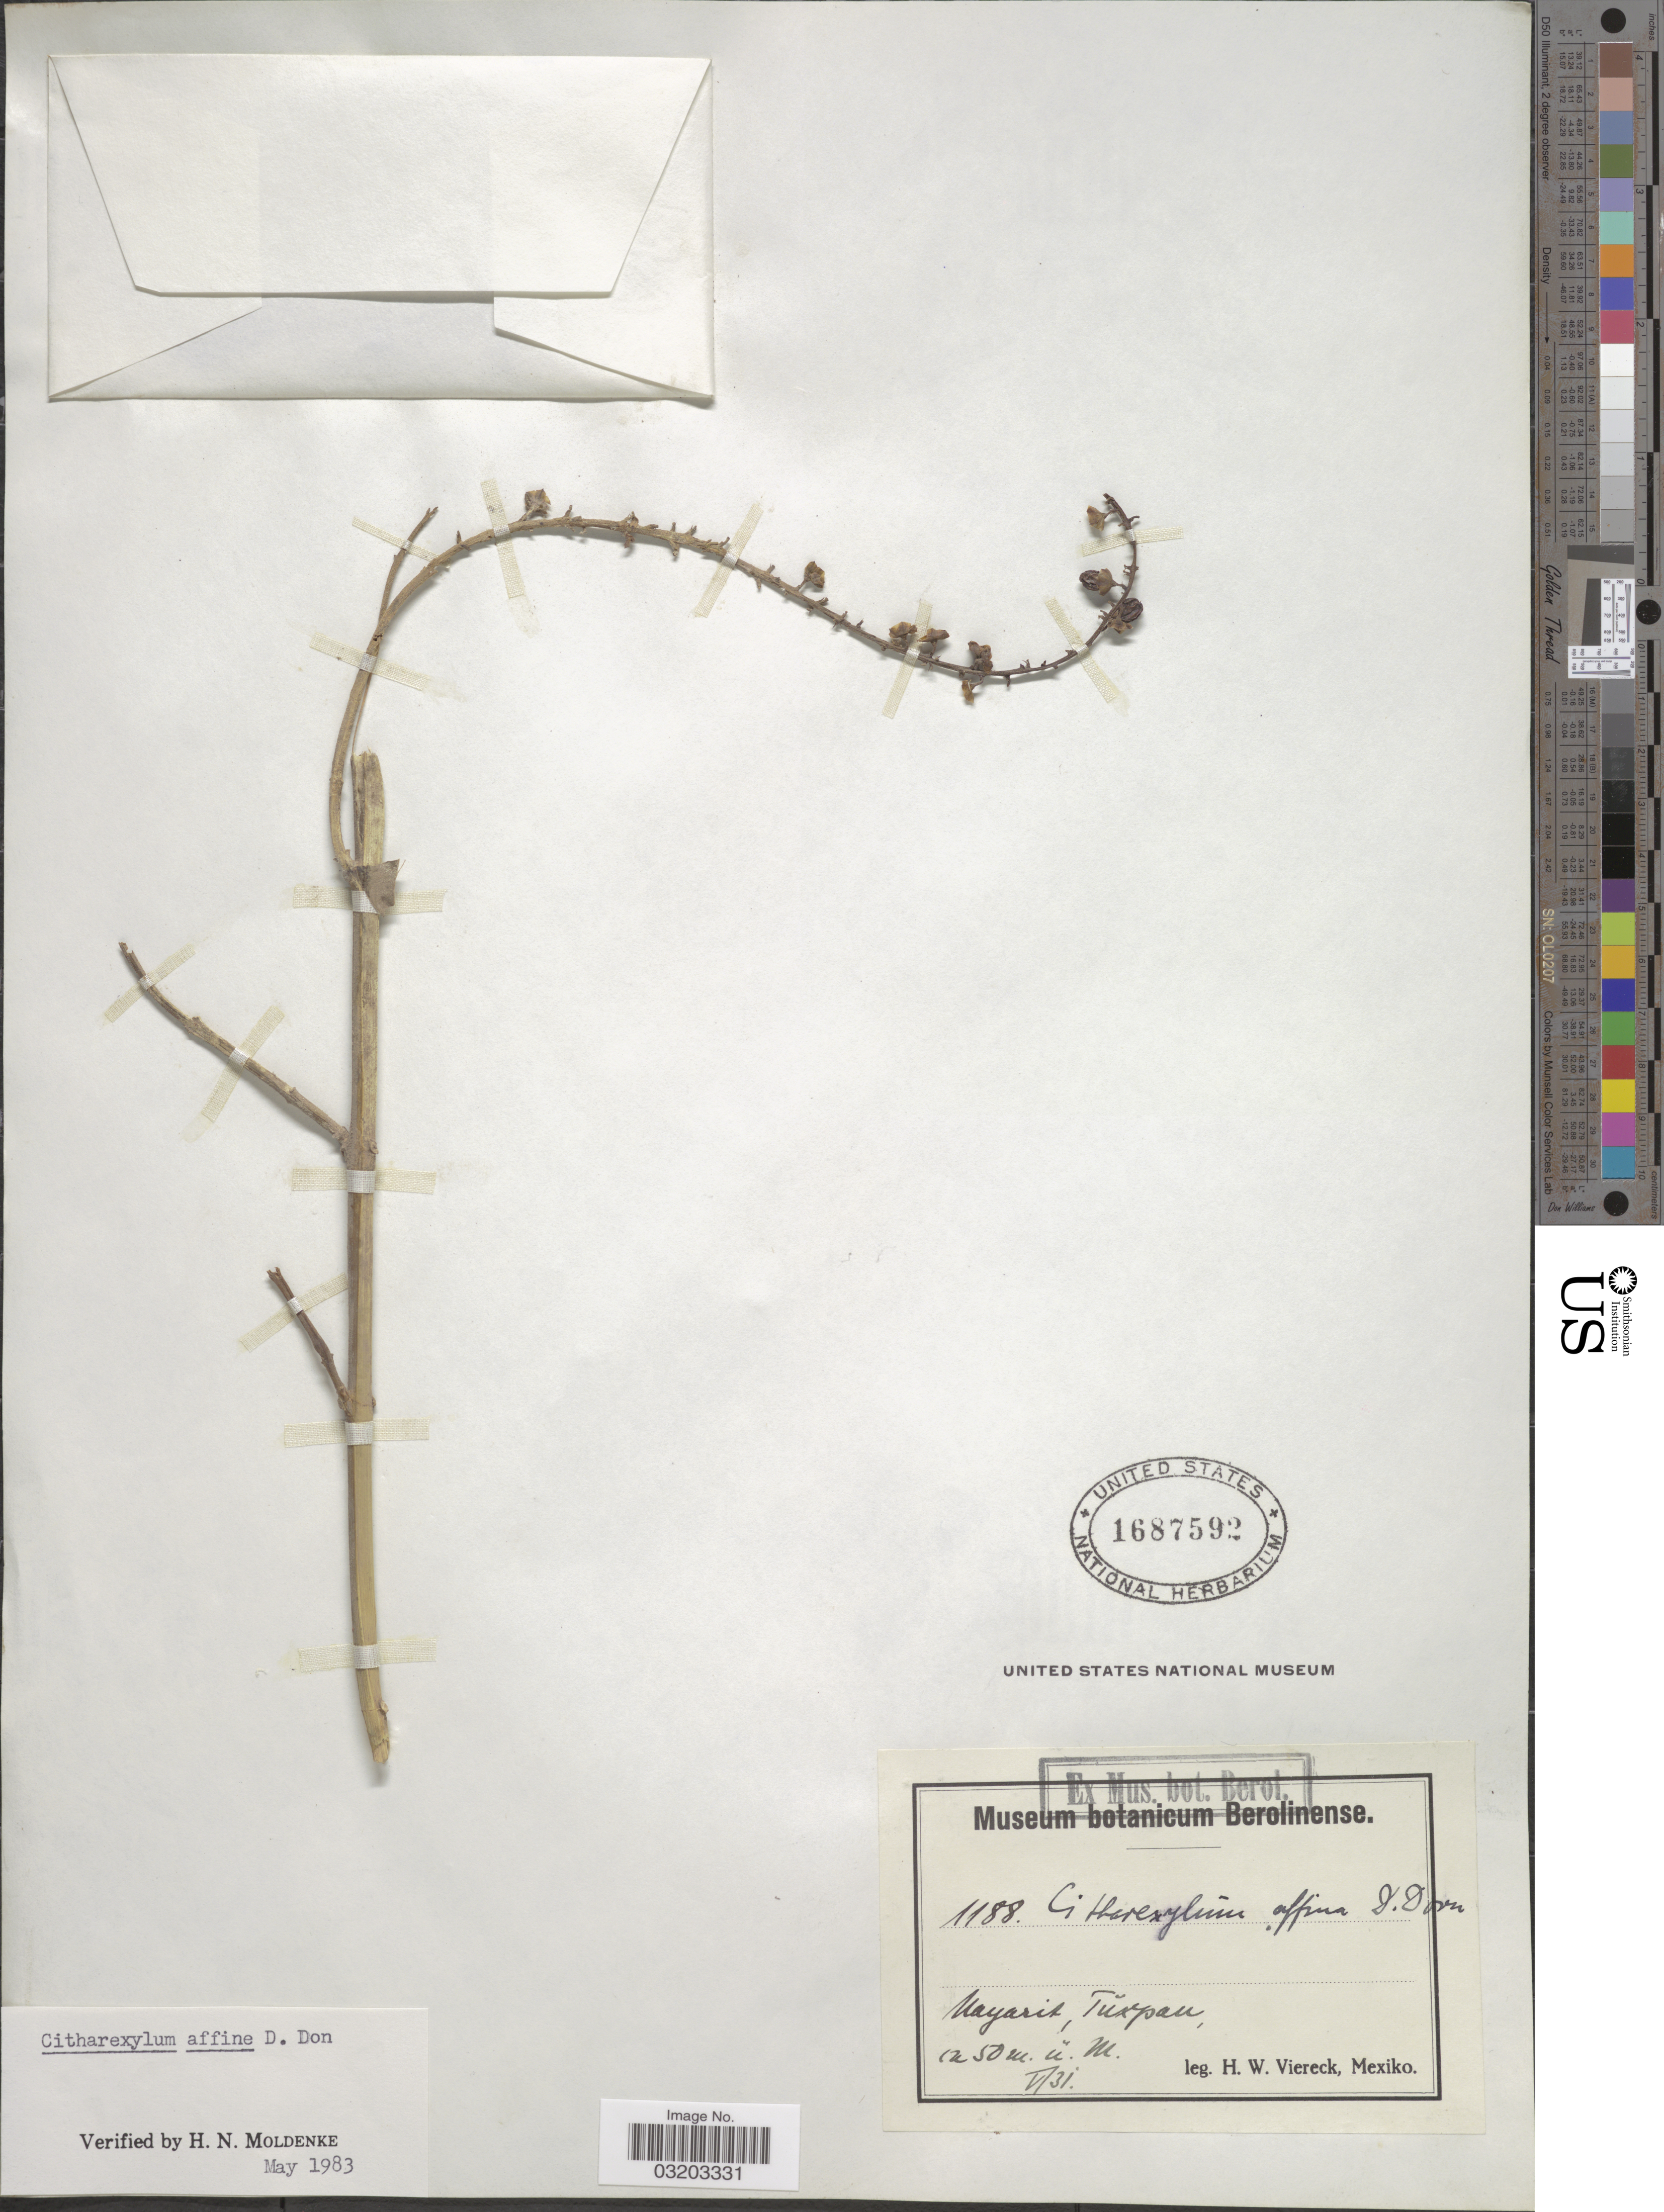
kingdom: Plantae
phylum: Tracheophyta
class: Magnoliopsida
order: Lamiales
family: Verbenaceae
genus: Citharexylum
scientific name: Citharexylum affine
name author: D. Don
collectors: H. W. Viereck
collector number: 1188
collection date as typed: Transcribed d/m/y: /5/31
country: Mexico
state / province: Nayarit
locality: Tŭxpan.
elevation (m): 50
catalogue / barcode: US 1687592